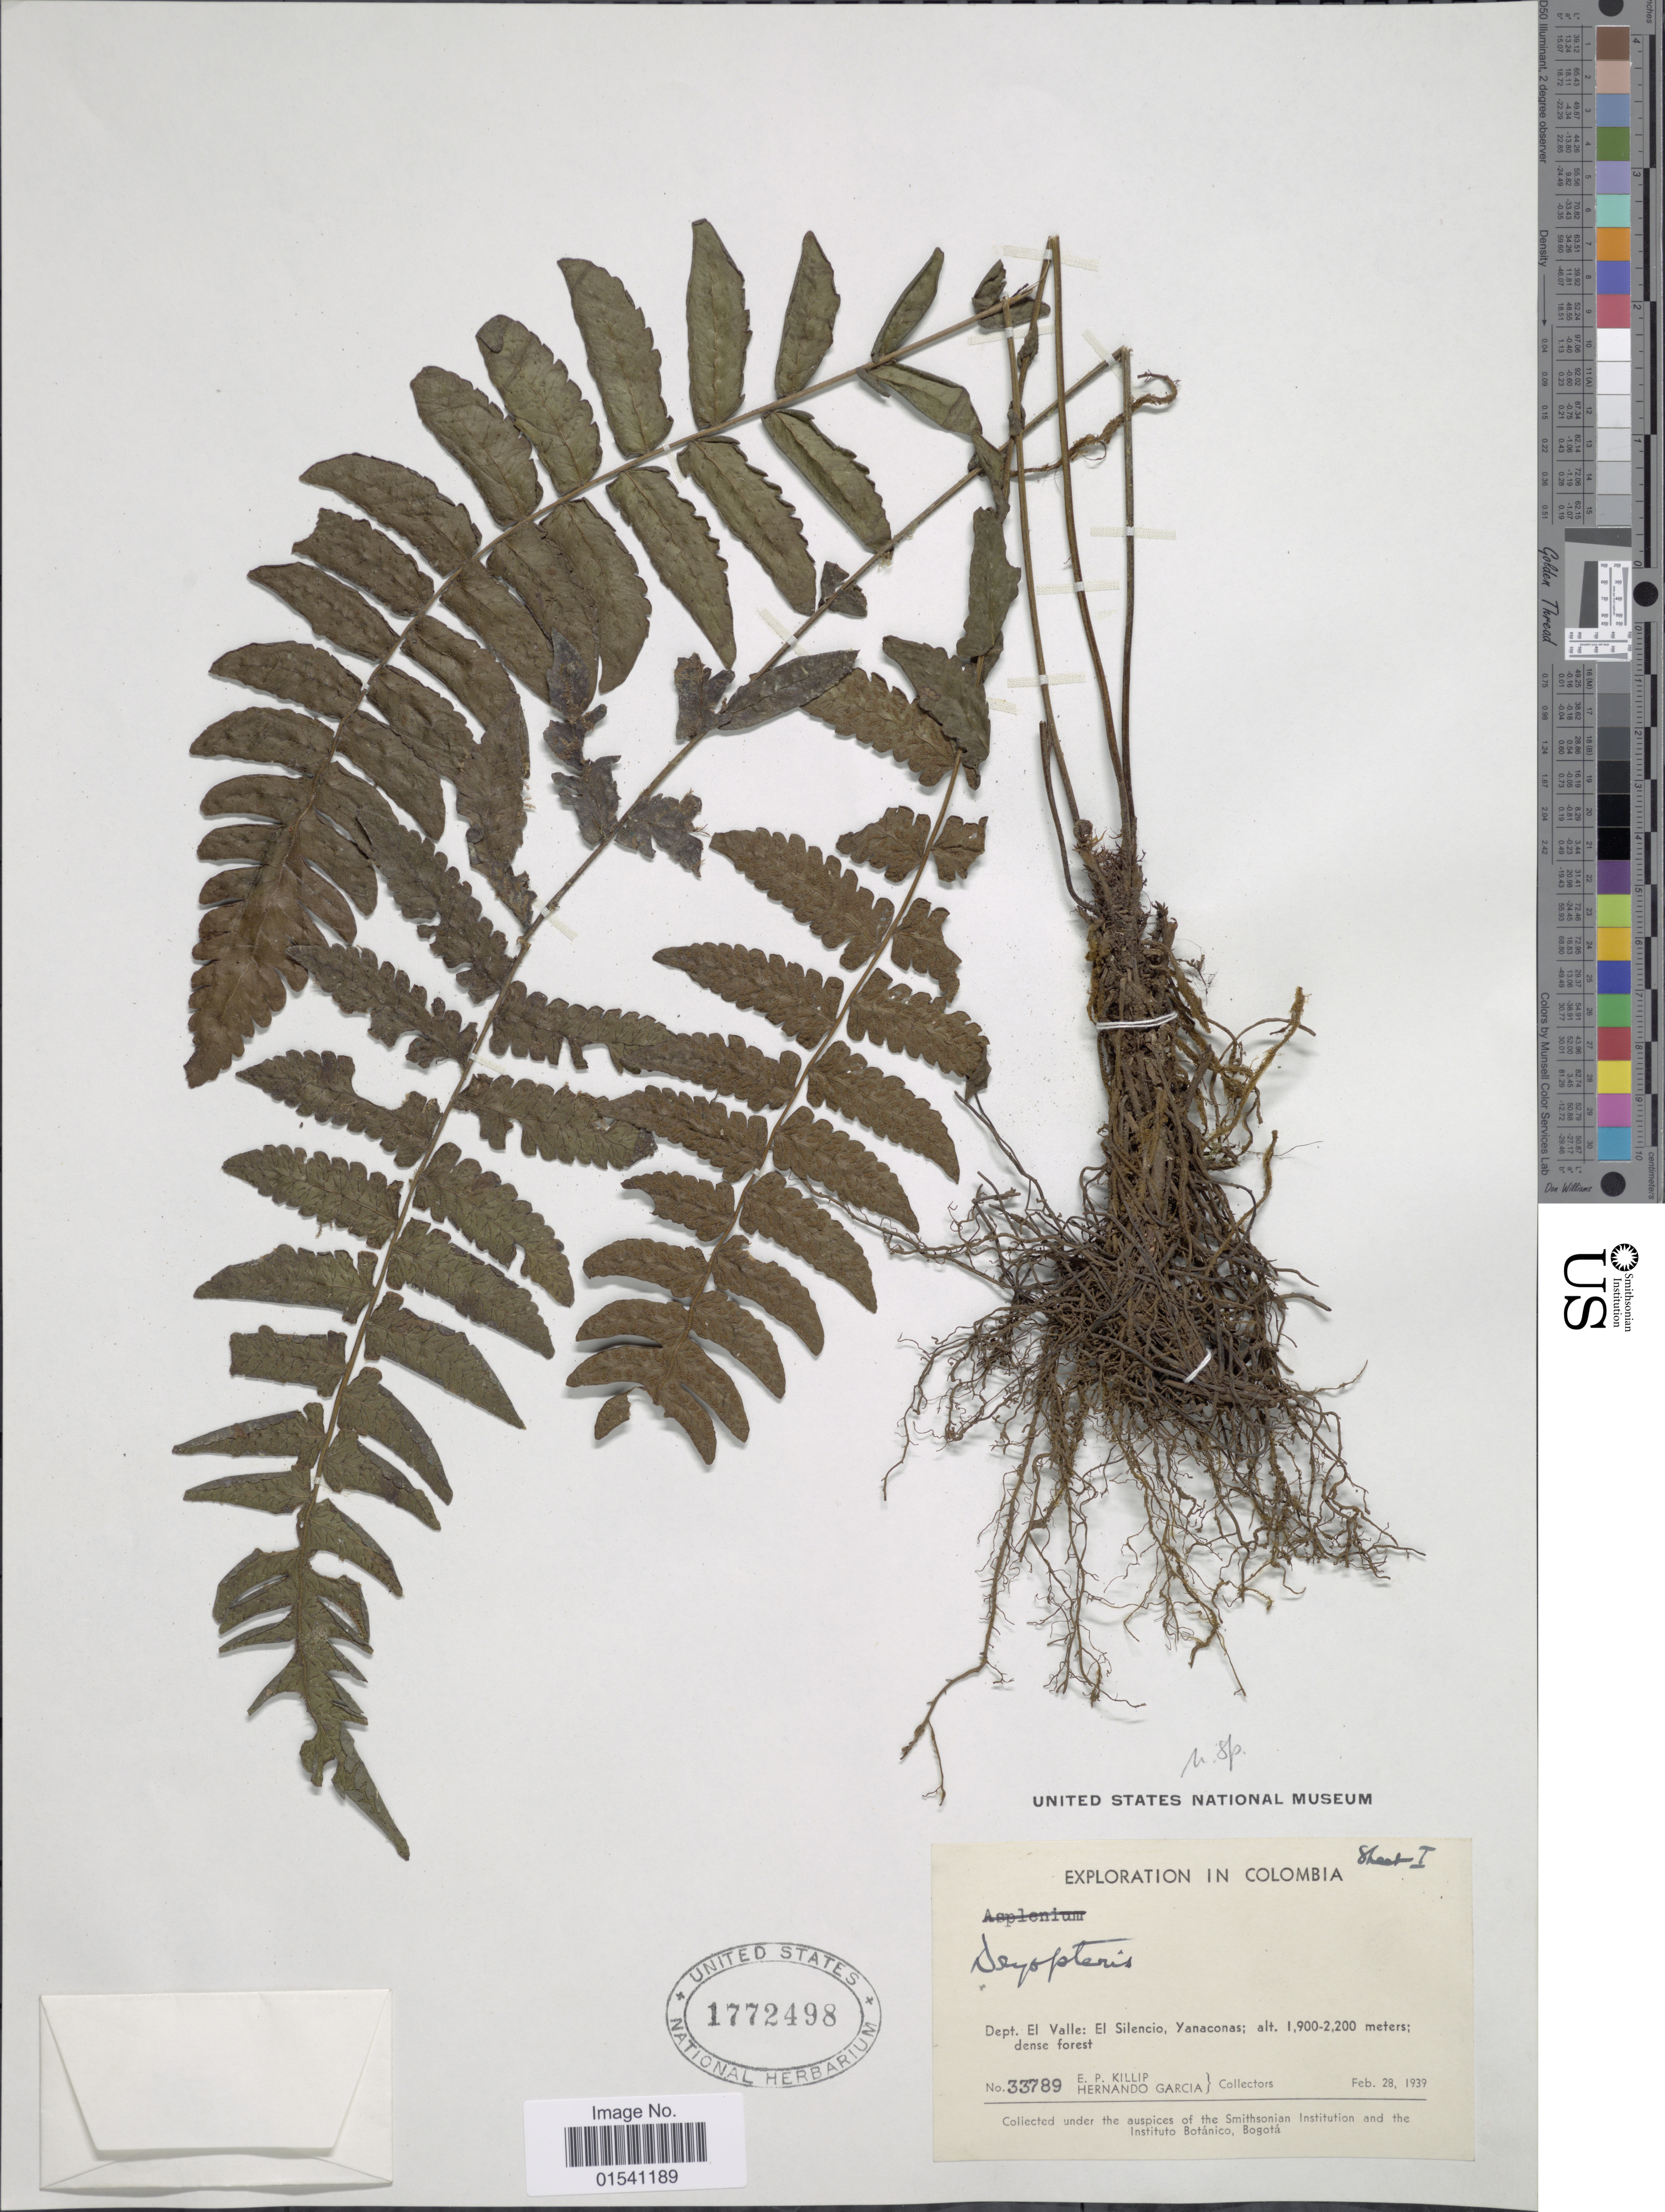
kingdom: Plantae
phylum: Tracheophyta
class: Polypodiopsida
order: Polypodiales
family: Thelypteridaceae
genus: Amauropelta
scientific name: Amauropelta sp.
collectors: E. P. Killip & H. Garcia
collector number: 33789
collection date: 1939-02-28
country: Colombia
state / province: Valle del Cauca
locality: Dept. El Valle: El Silencio, Yanaconas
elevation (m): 1900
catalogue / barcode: US 1772498